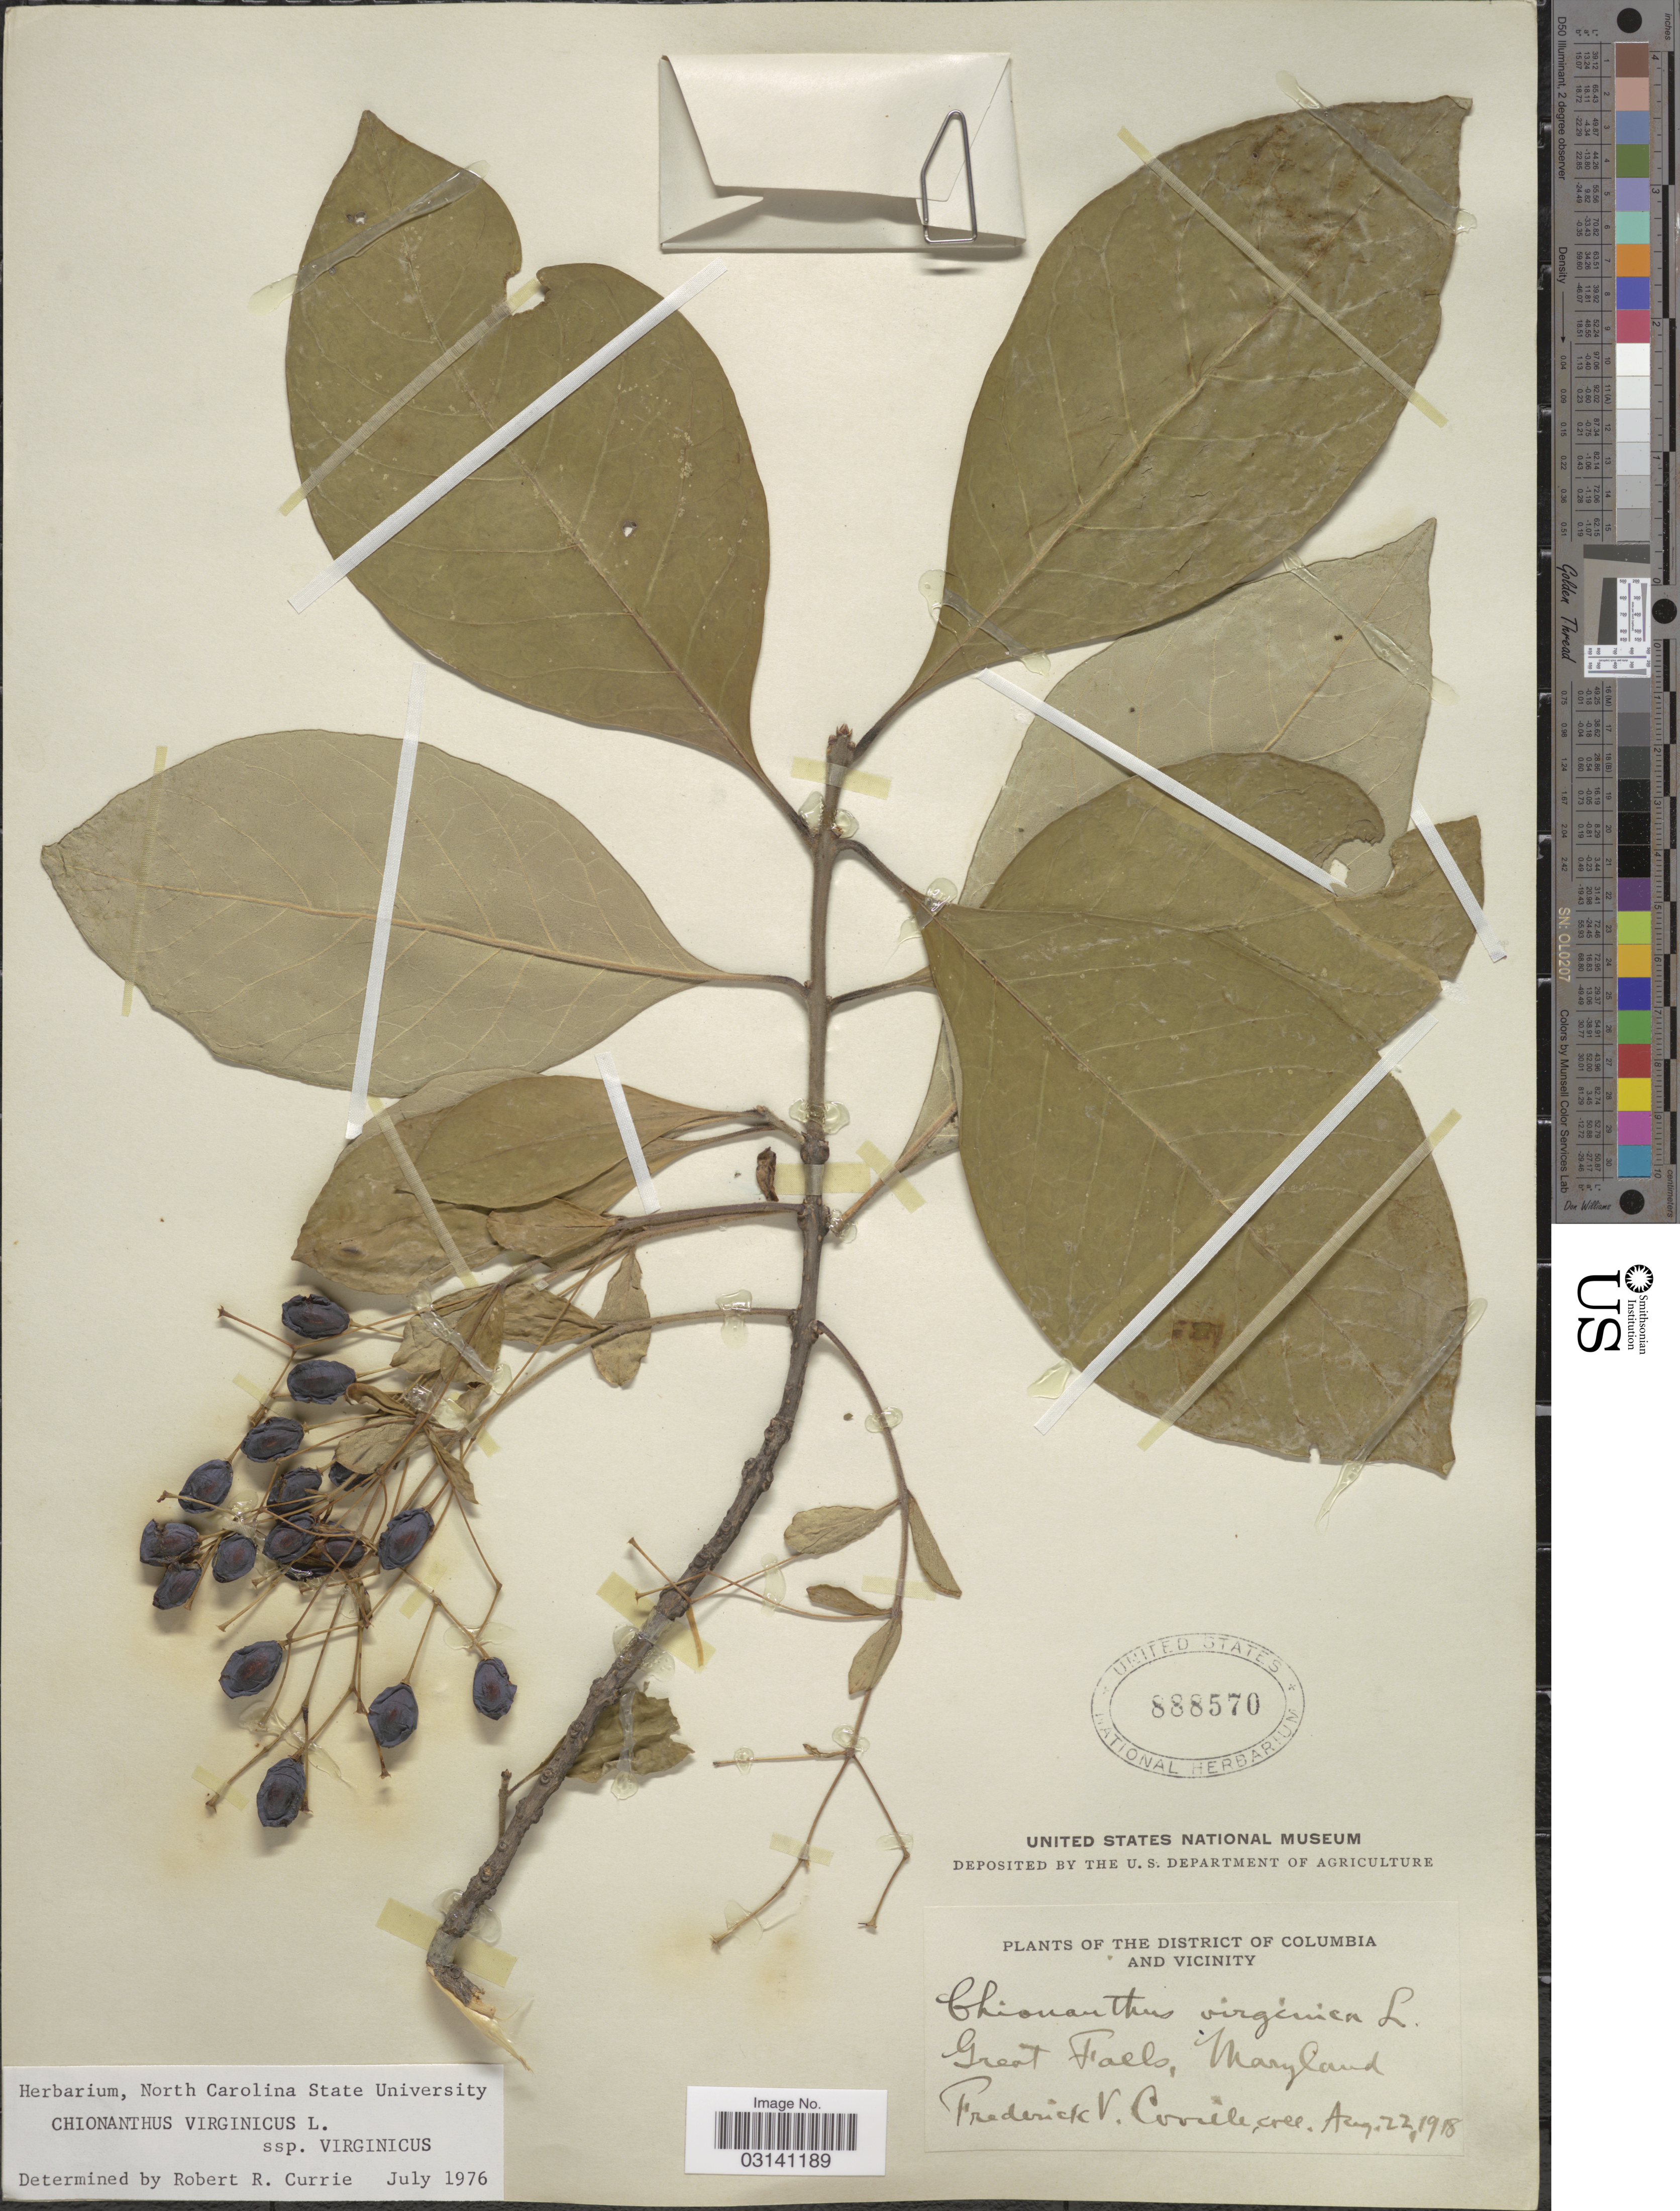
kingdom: Plantae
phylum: Tracheophyta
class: Magnoliopsida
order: Lamiales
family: Oleaceae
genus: Chionanthus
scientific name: Chionanthus virginicus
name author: L.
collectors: F. V. Coville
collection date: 1918-08-22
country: United States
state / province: Maryland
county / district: Montgomery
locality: Great Falls.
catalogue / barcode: US 888570